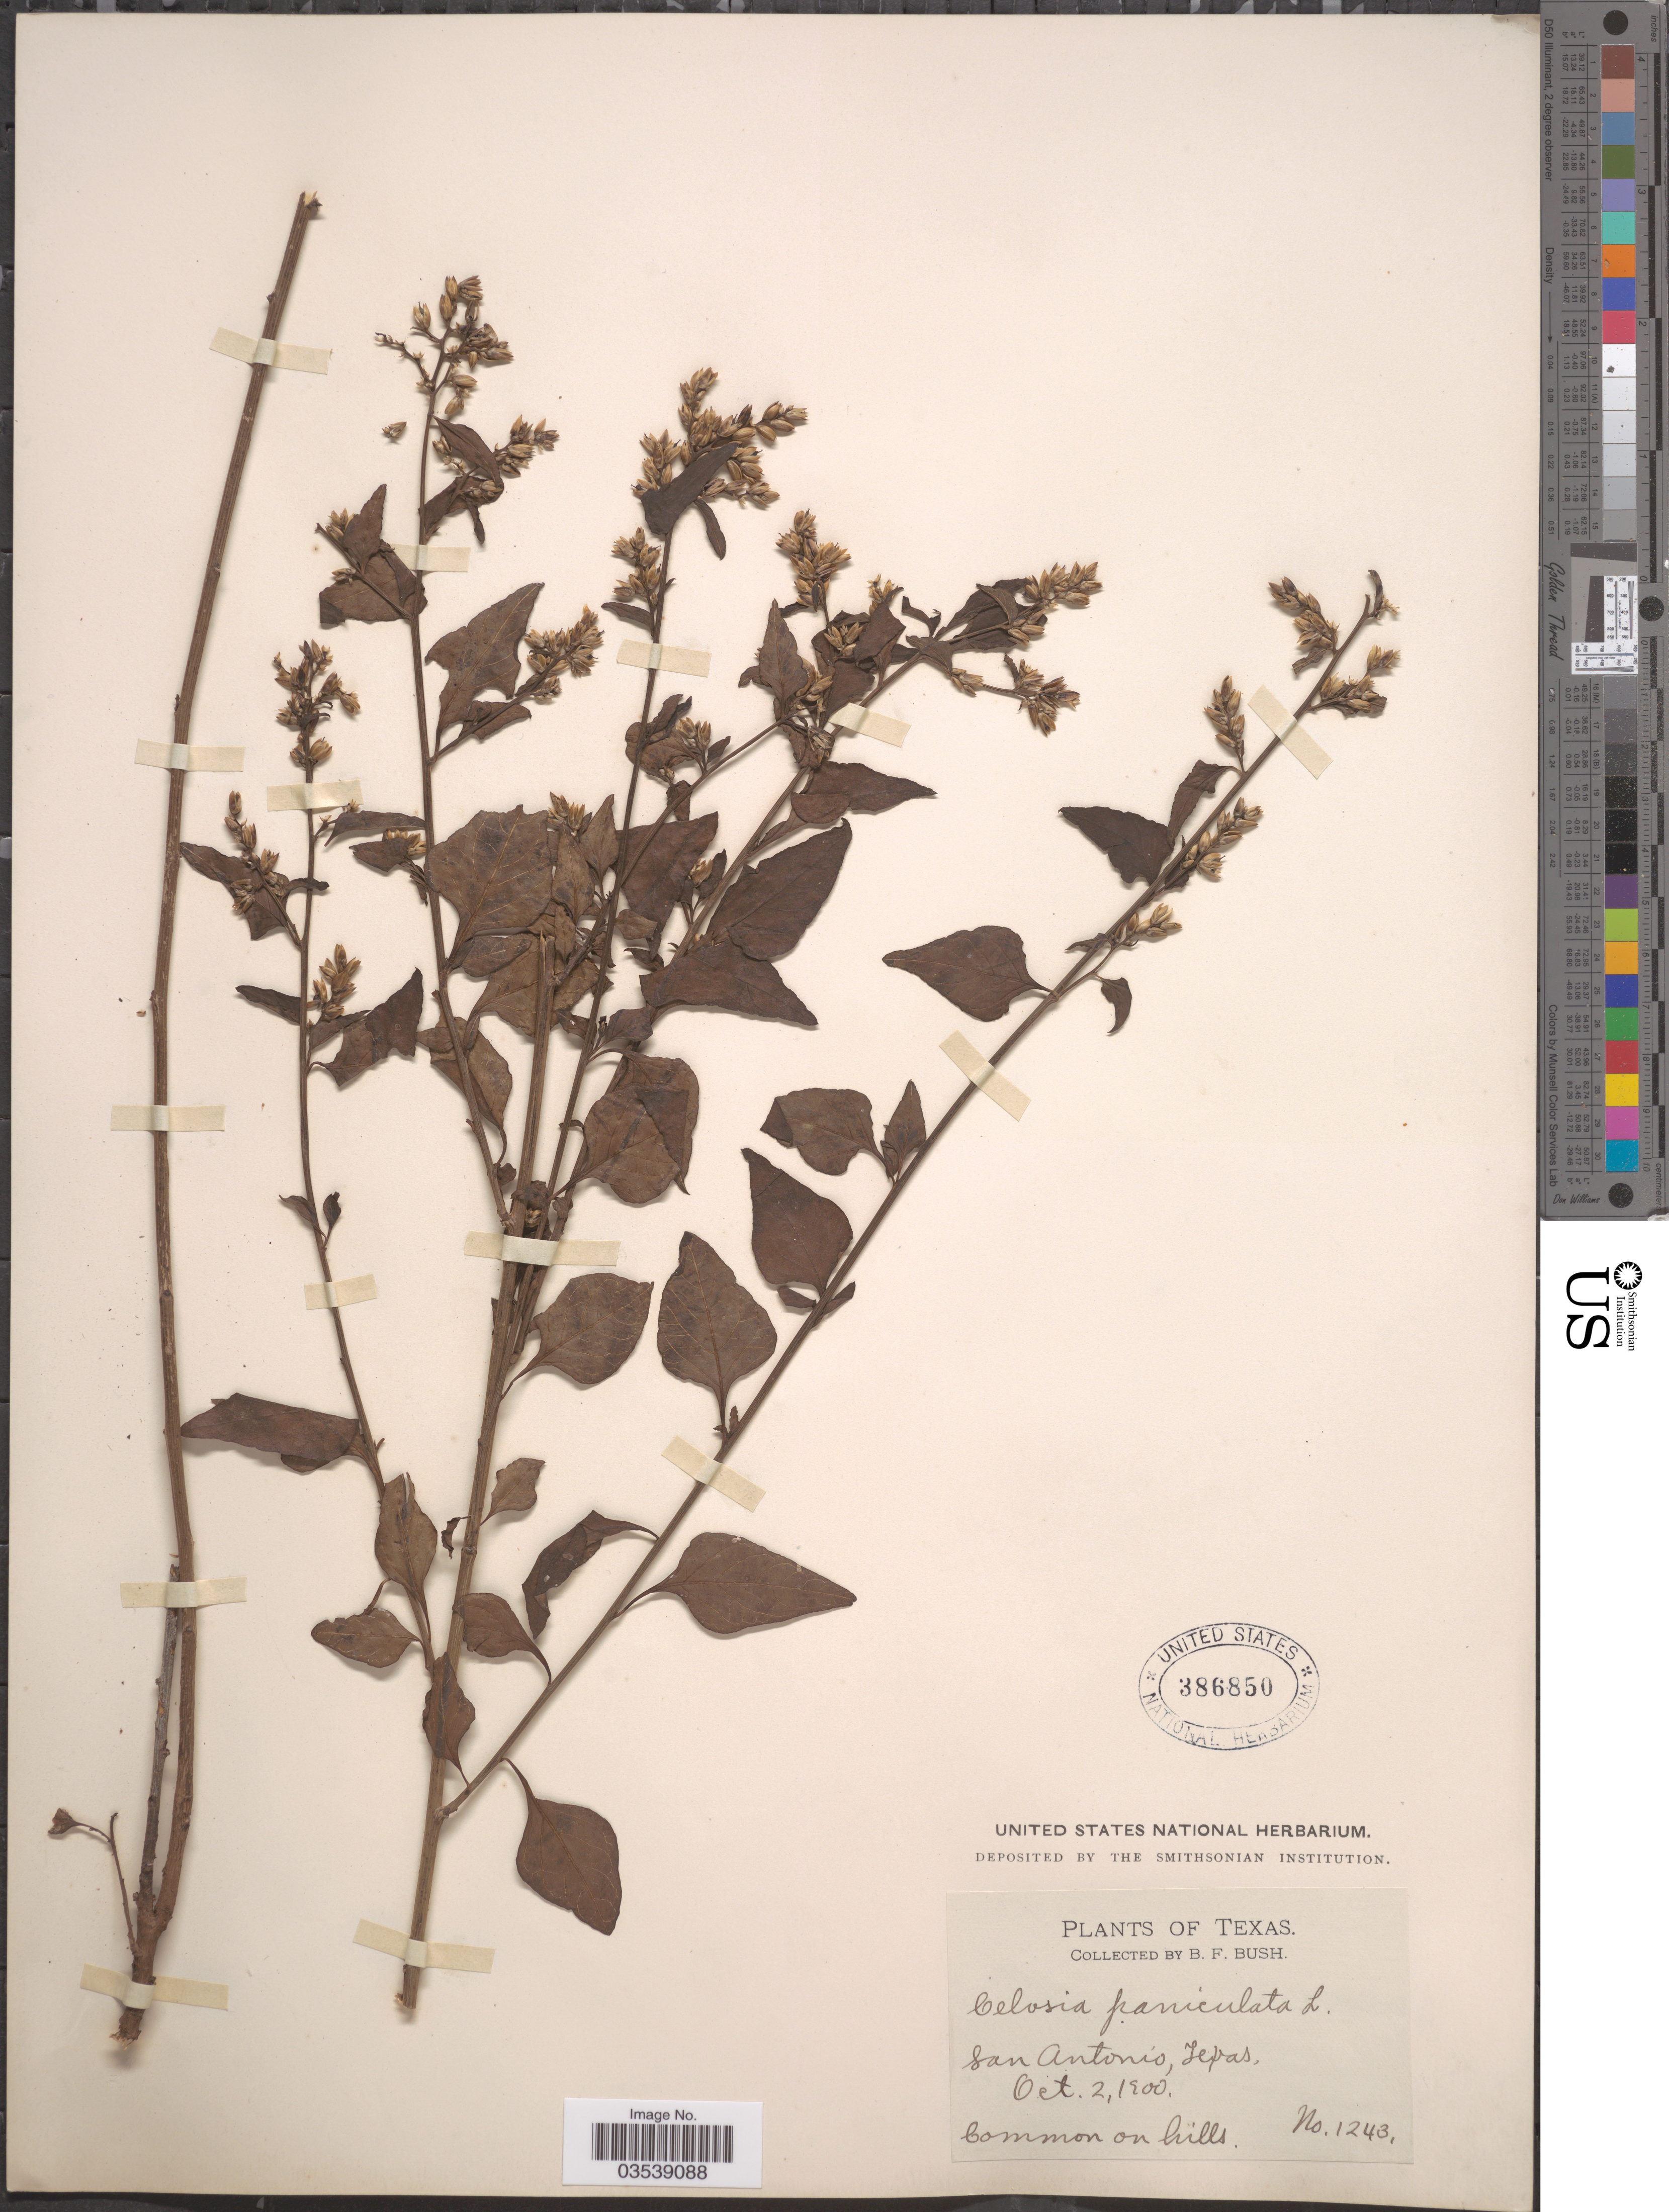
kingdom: Plantae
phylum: Tracheophyta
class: Magnoliopsida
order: Caryophyllales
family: Amaranthaceae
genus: Celosia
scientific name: Celosia nitida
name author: Vahl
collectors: B. F. Bush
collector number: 1243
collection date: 1900-10-02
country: United States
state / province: Texas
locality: San Antonio.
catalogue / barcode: US 386850